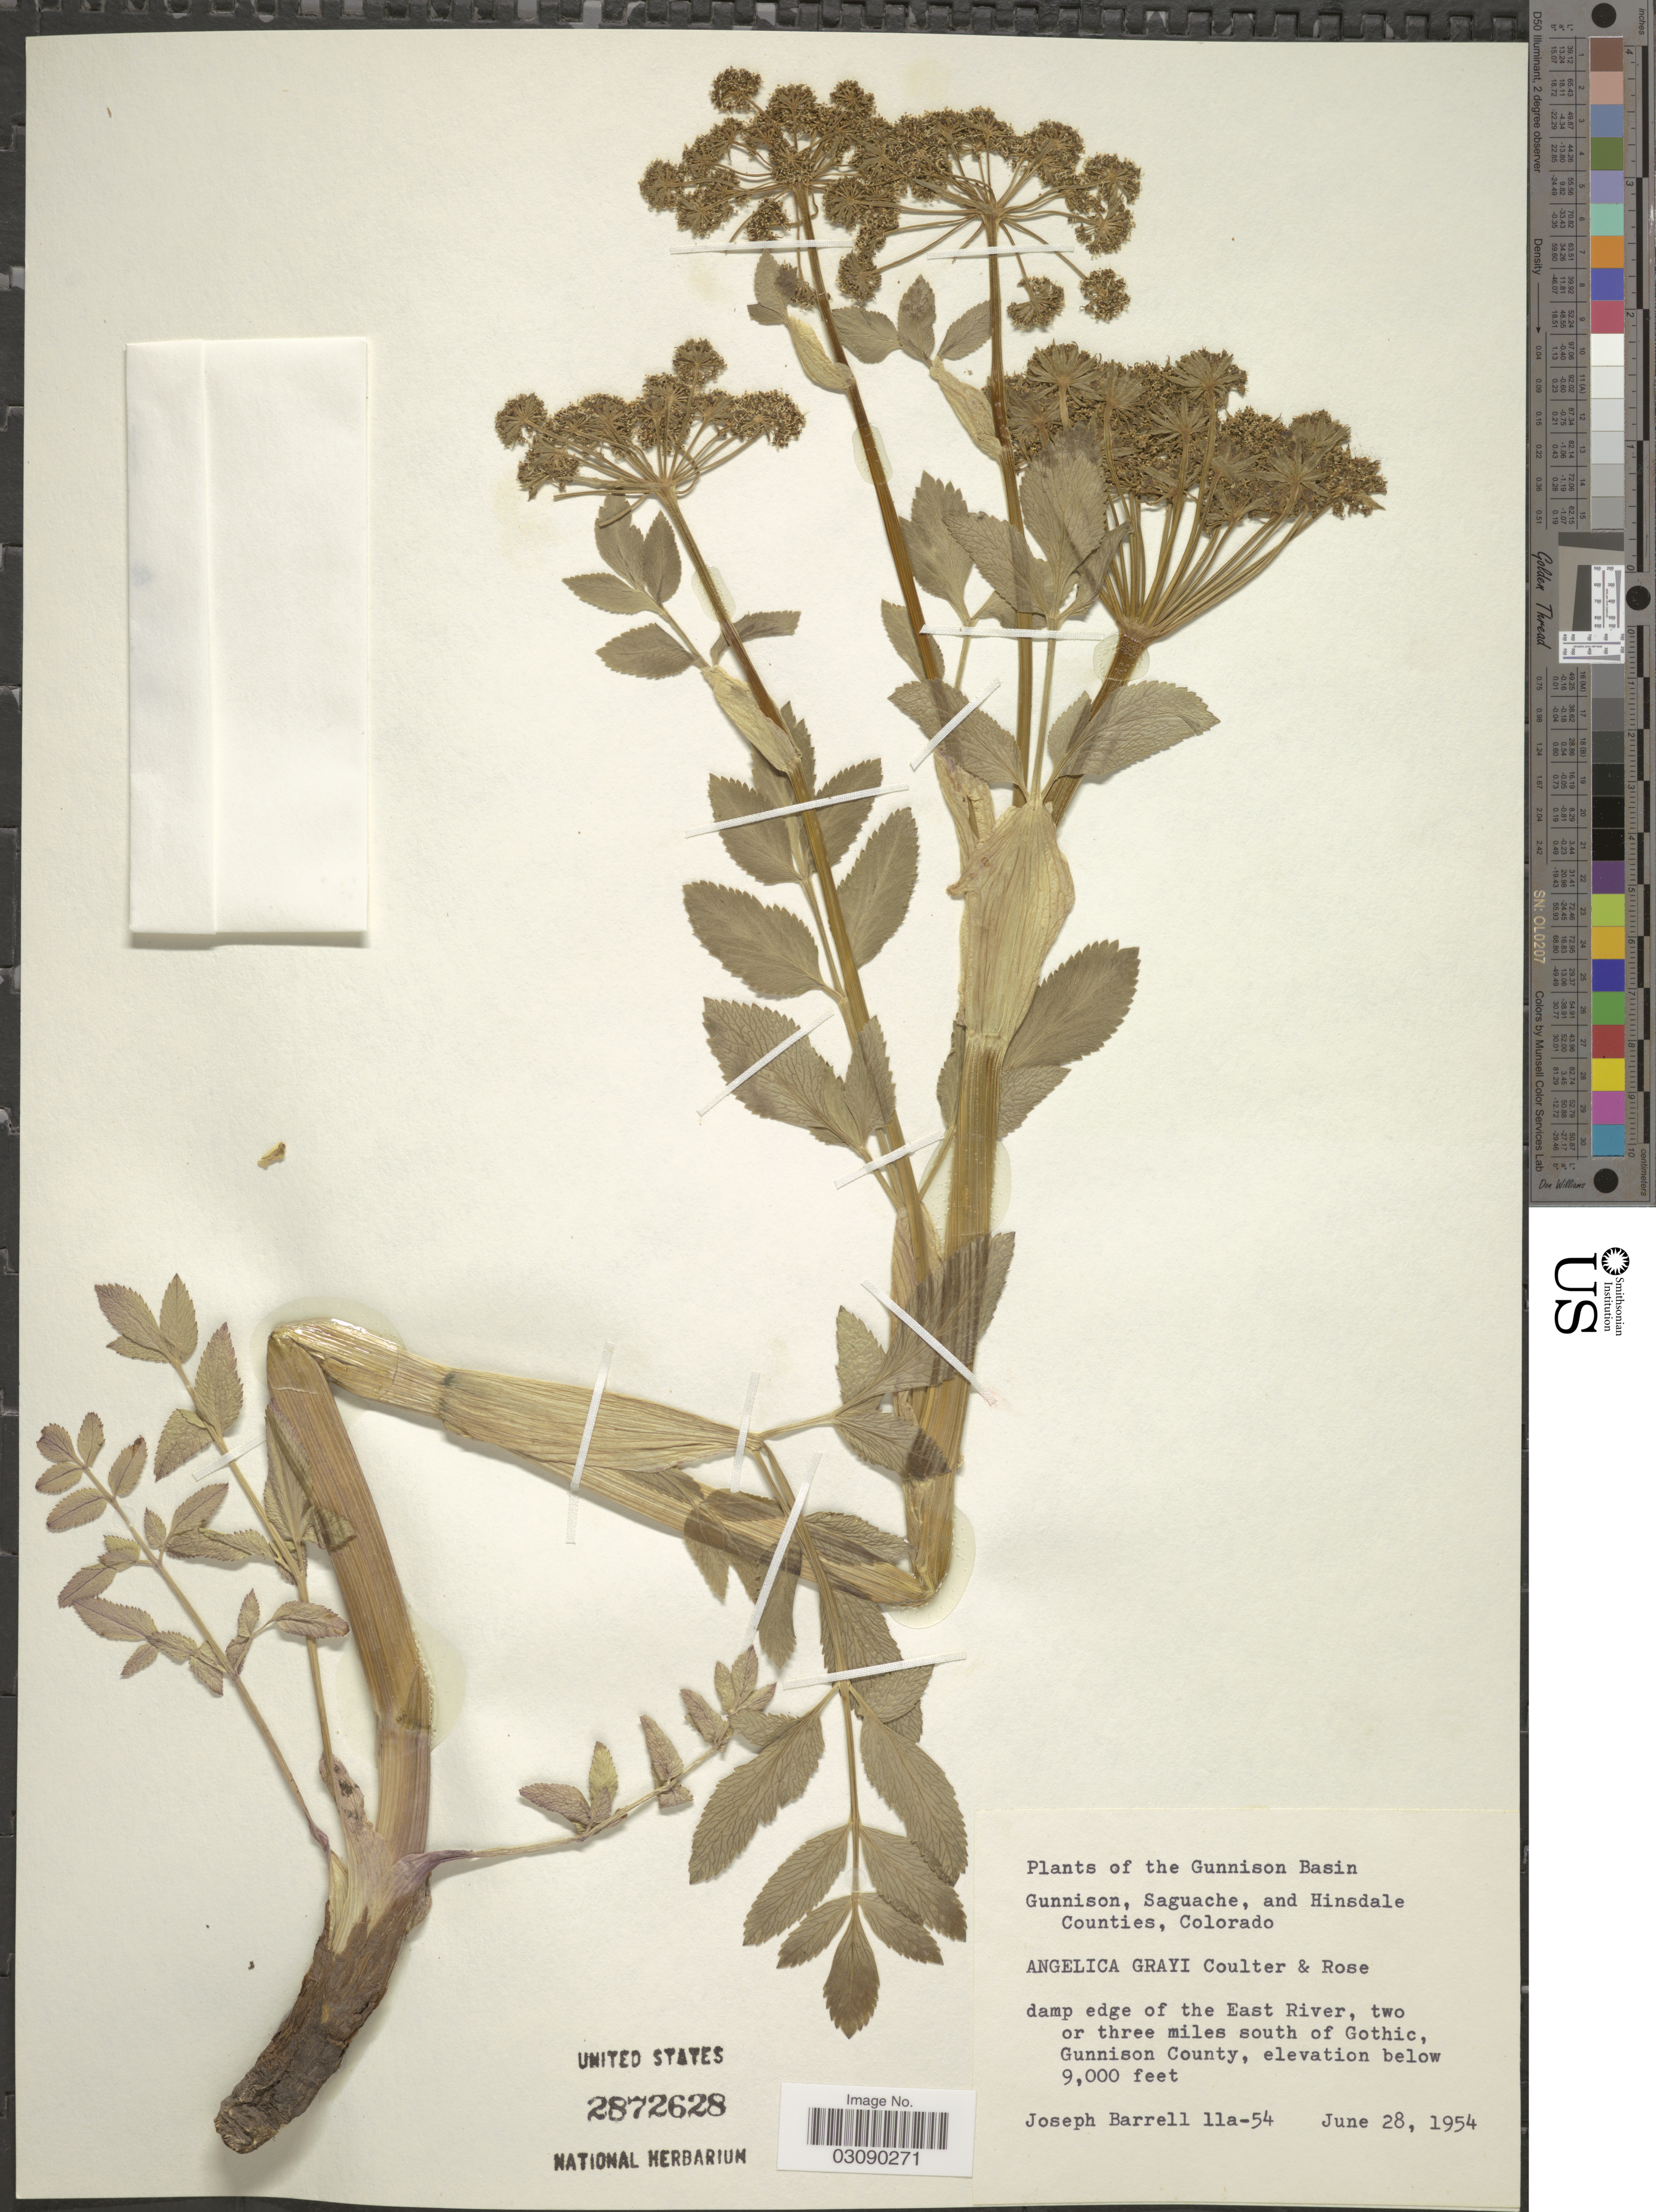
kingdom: Plantae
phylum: Tracheophyta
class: Magnoliopsida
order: Apiales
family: Apiaceae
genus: Angelica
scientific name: Angelica grayi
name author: (J.M. Coult. & Rose) J.M. Coult. & Rose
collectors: J. Barrell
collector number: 11a-54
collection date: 1954-06-28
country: United States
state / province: Colorado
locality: The Gunnison Basin, Gunnison, Saguache, and Hinsdale Counties, damp edge of the East River, two or three miles south of Gothic Gunnison County.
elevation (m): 2743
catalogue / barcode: US 2872628